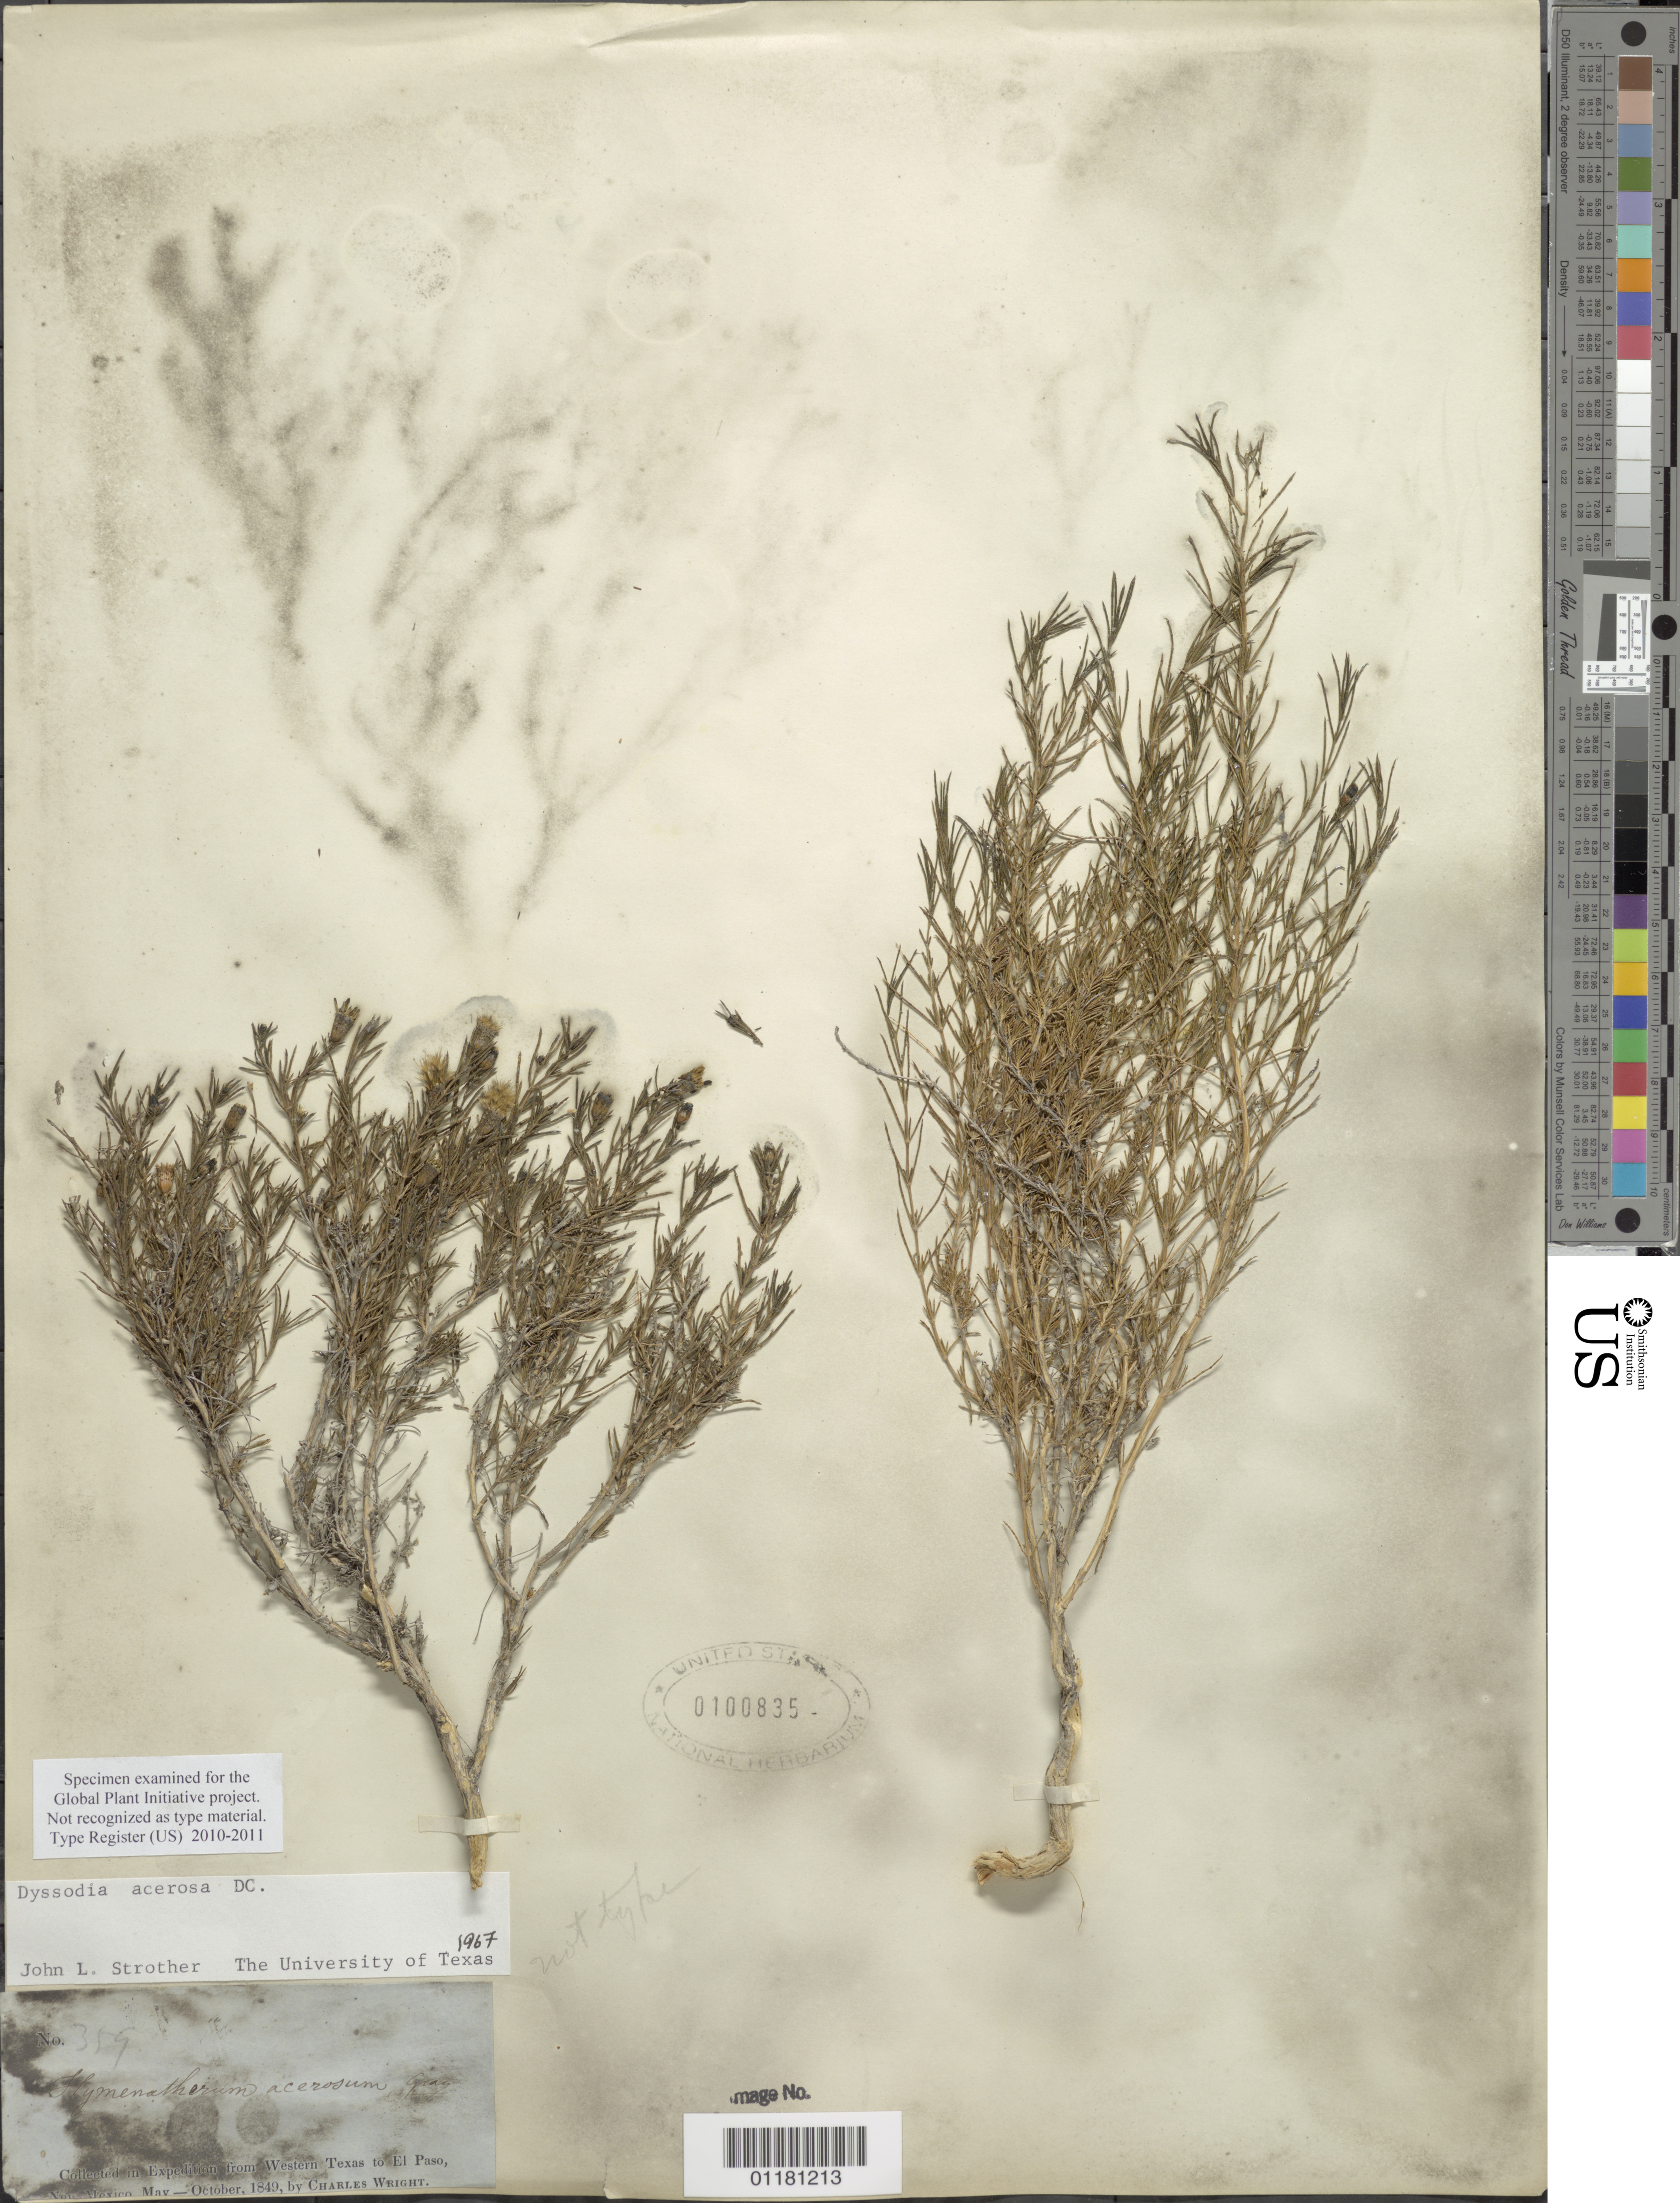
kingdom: Plantae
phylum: Tracheophyta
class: Magnoliopsida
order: Asterales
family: Asteraceae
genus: Thymophylla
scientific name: Thymophylla acerosa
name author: (DC.) Strother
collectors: C. Wright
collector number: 359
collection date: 1849-05/1849-10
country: United States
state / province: New Mexico / Texas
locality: from Western Texas to El Paso, New Mexico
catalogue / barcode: US 100835